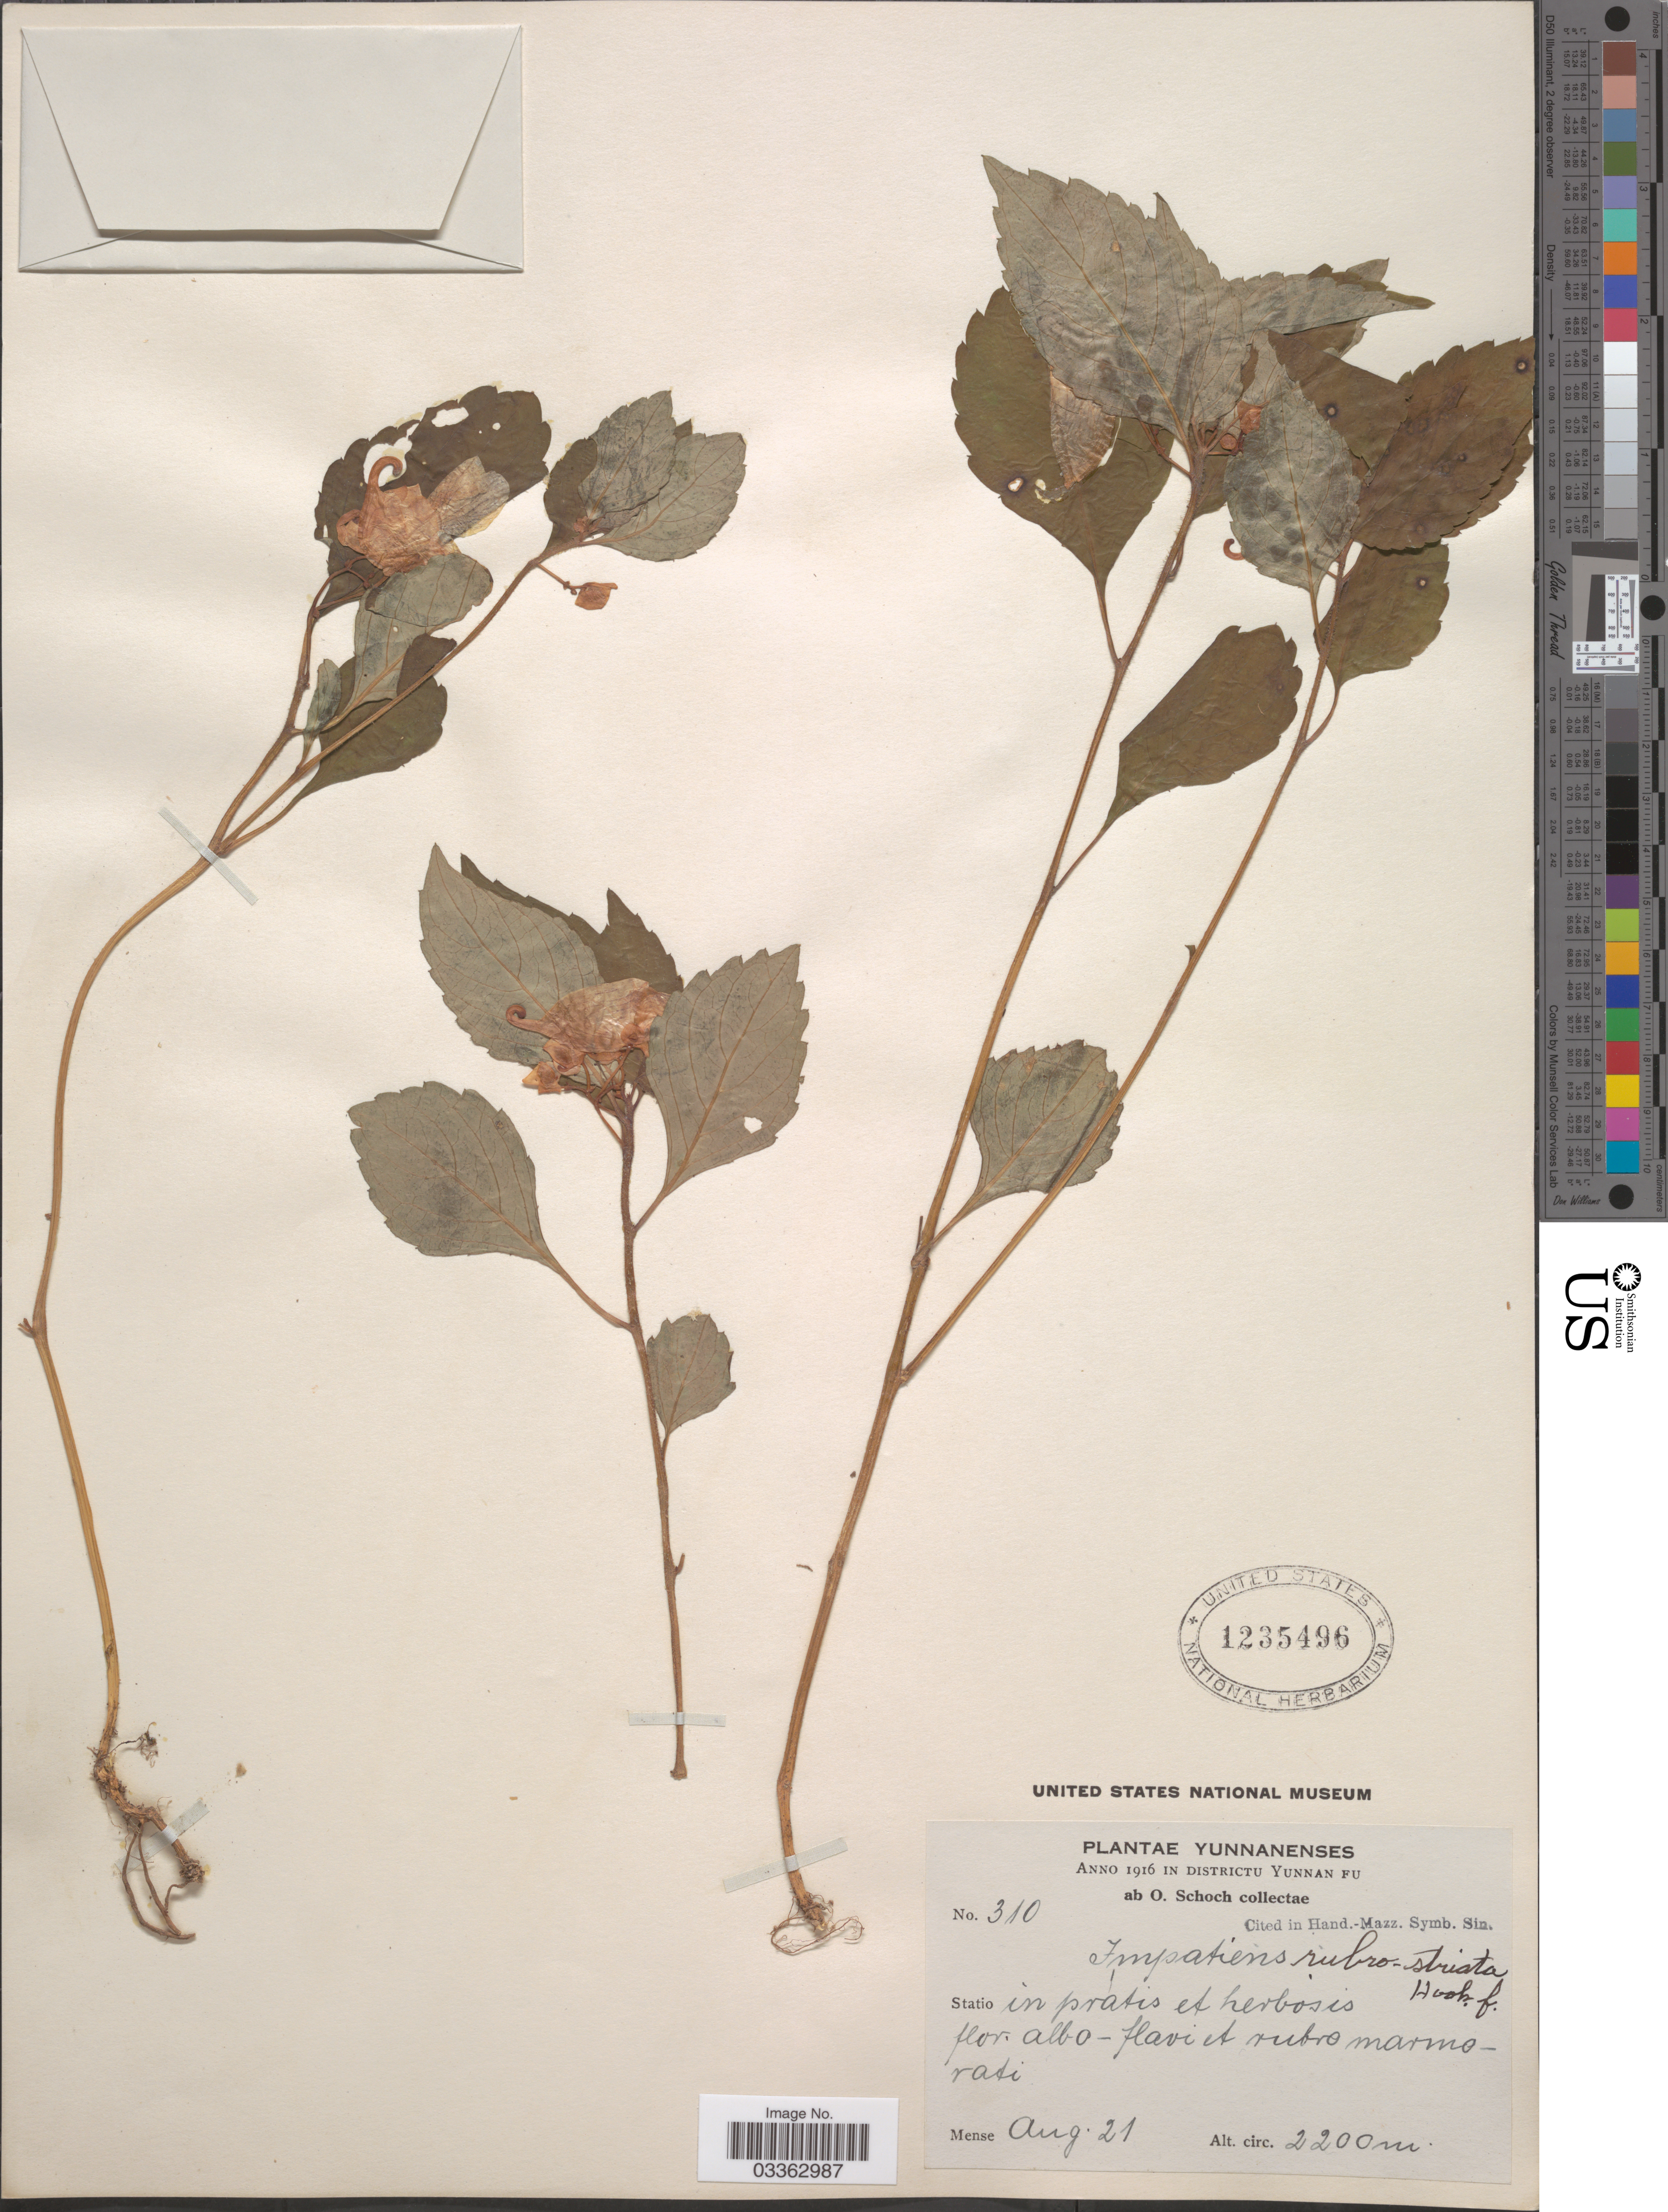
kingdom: Plantae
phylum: Tracheophyta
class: Magnoliopsida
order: Ericales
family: Balsaminaceae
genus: Impatiens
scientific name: Impatiens rubrostriata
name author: Hook. f.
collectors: O. Schoch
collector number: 310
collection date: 1916-08-21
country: China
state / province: Yunnan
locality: Districtu Yunnan Fu.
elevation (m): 2200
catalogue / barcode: US 1235496